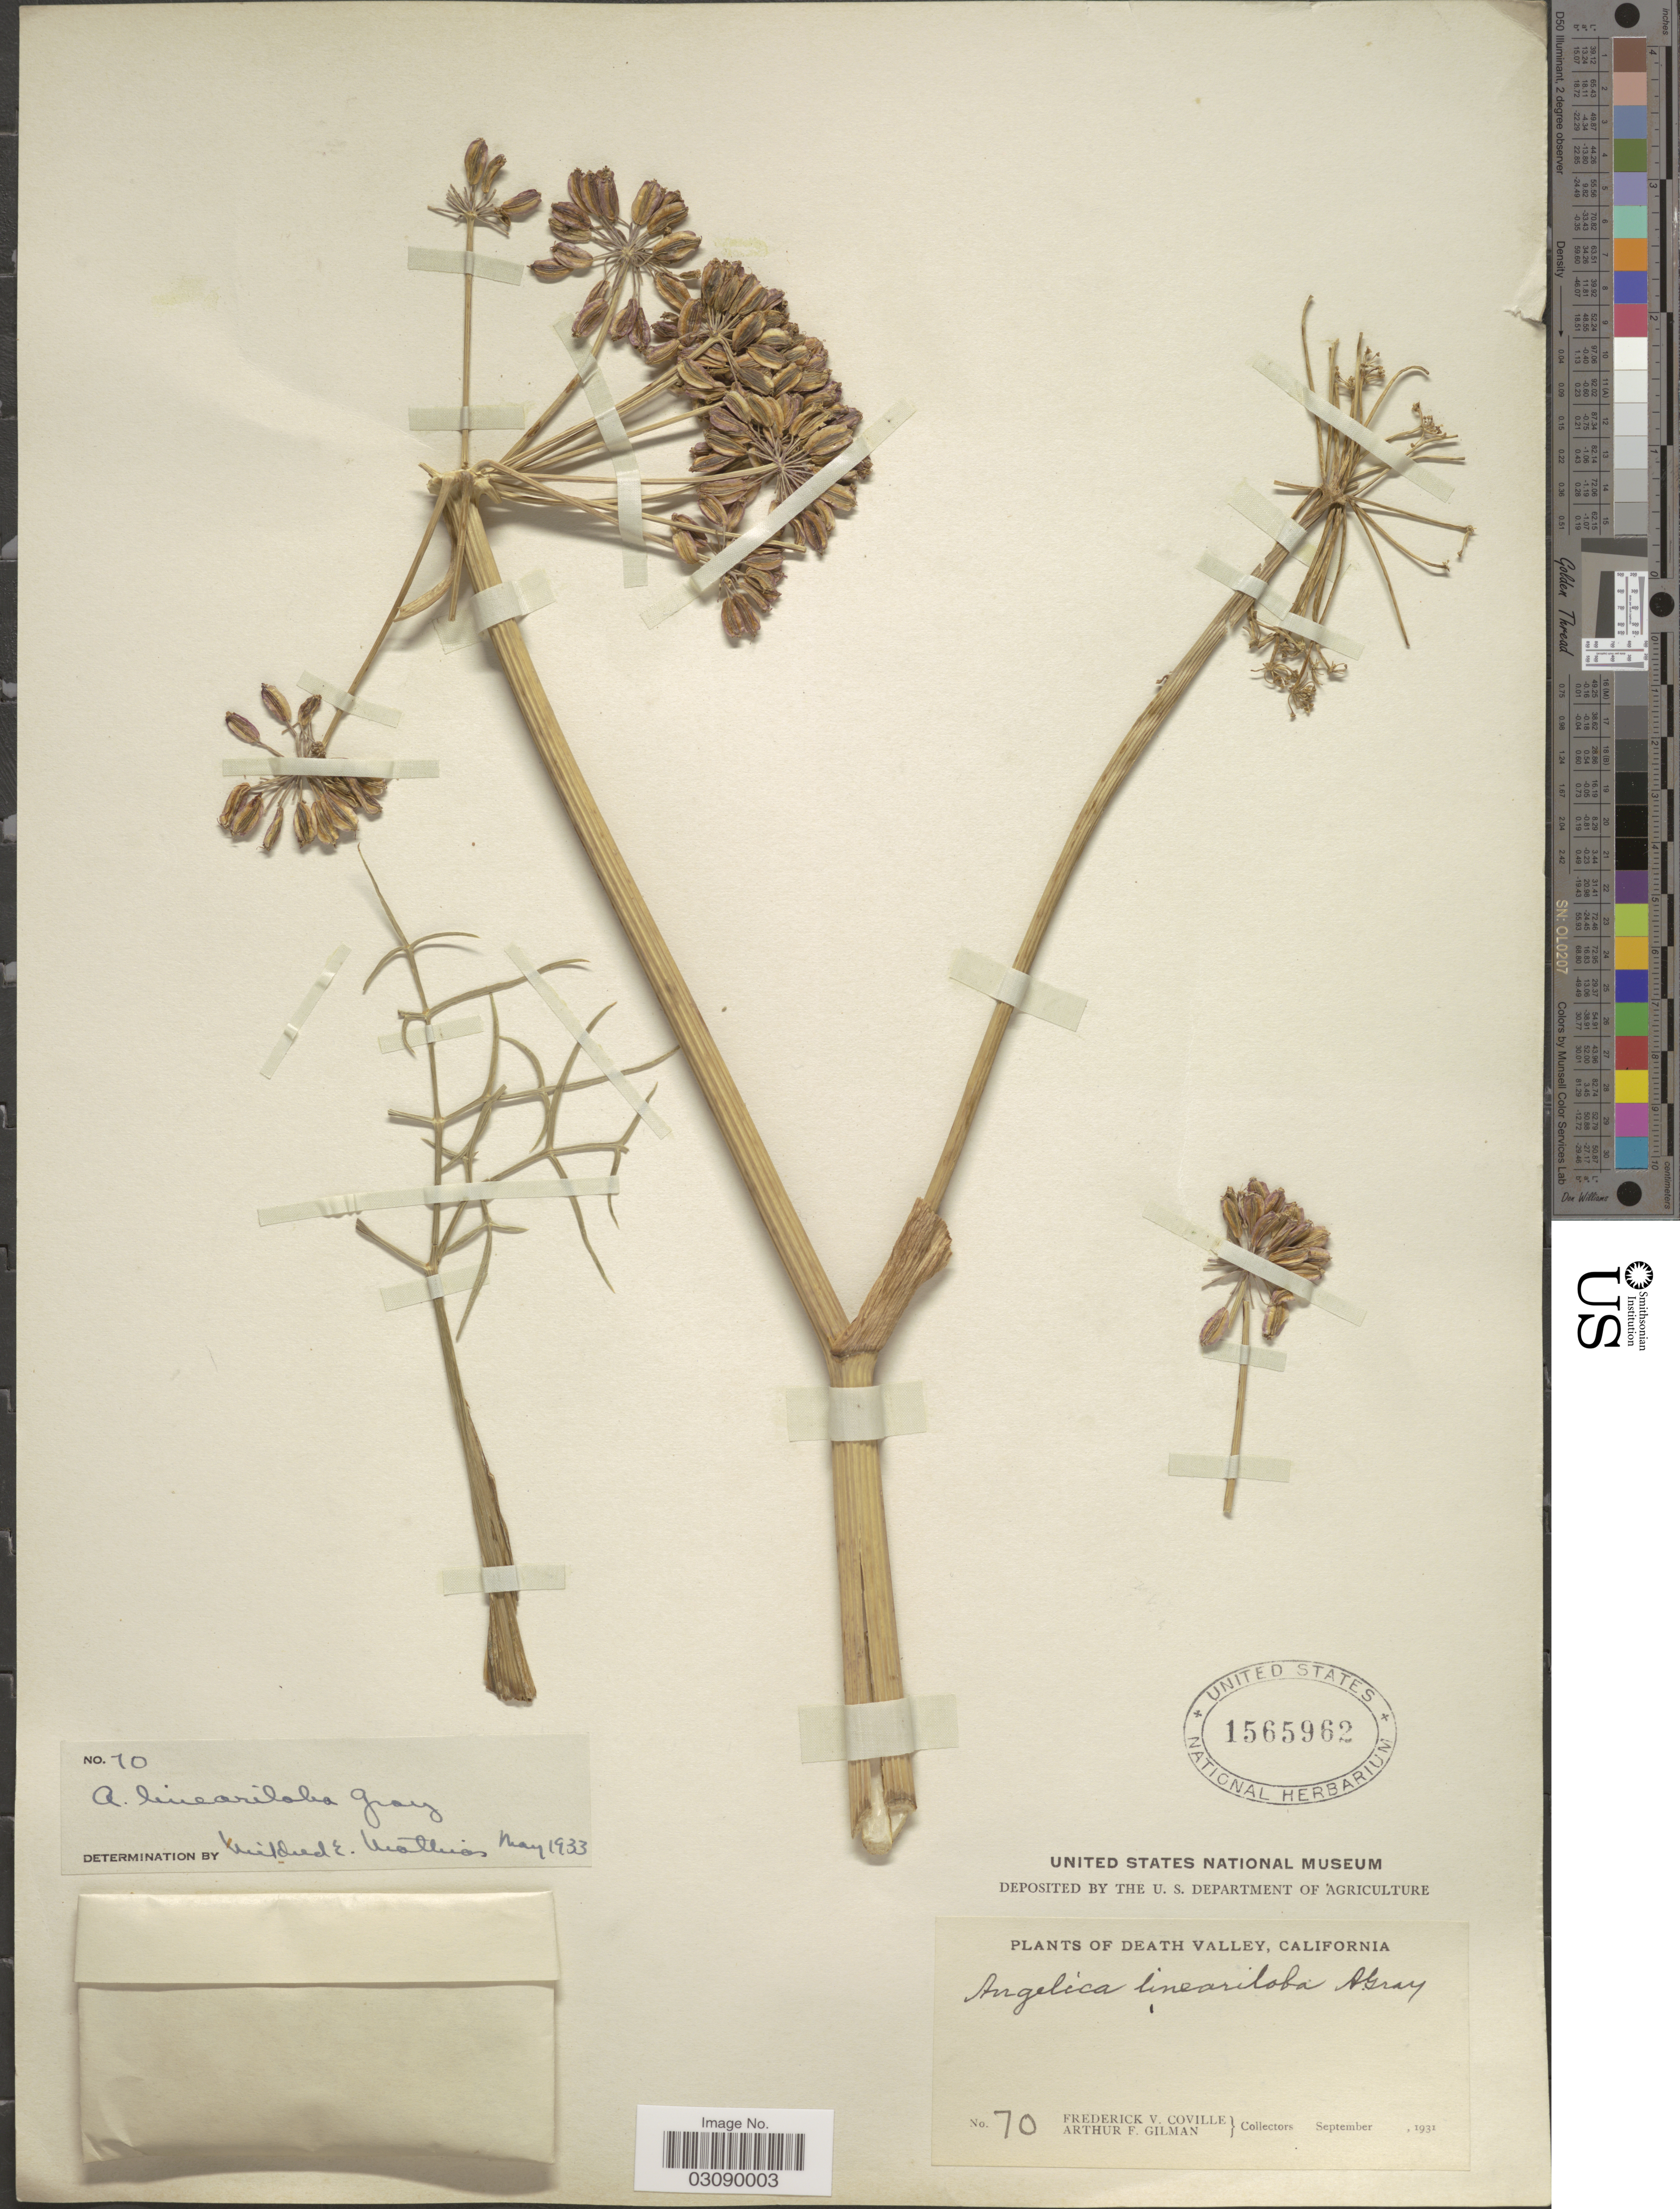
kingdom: Plantae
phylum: Tracheophyta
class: Magnoliopsida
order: Apiales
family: Apiaceae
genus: Angelica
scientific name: Angelica lineariloba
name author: A. Gray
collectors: F. V. Coville & A. Gilman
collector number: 70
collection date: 1931-09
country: United States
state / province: California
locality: Death Valley.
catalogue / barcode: US 1565962